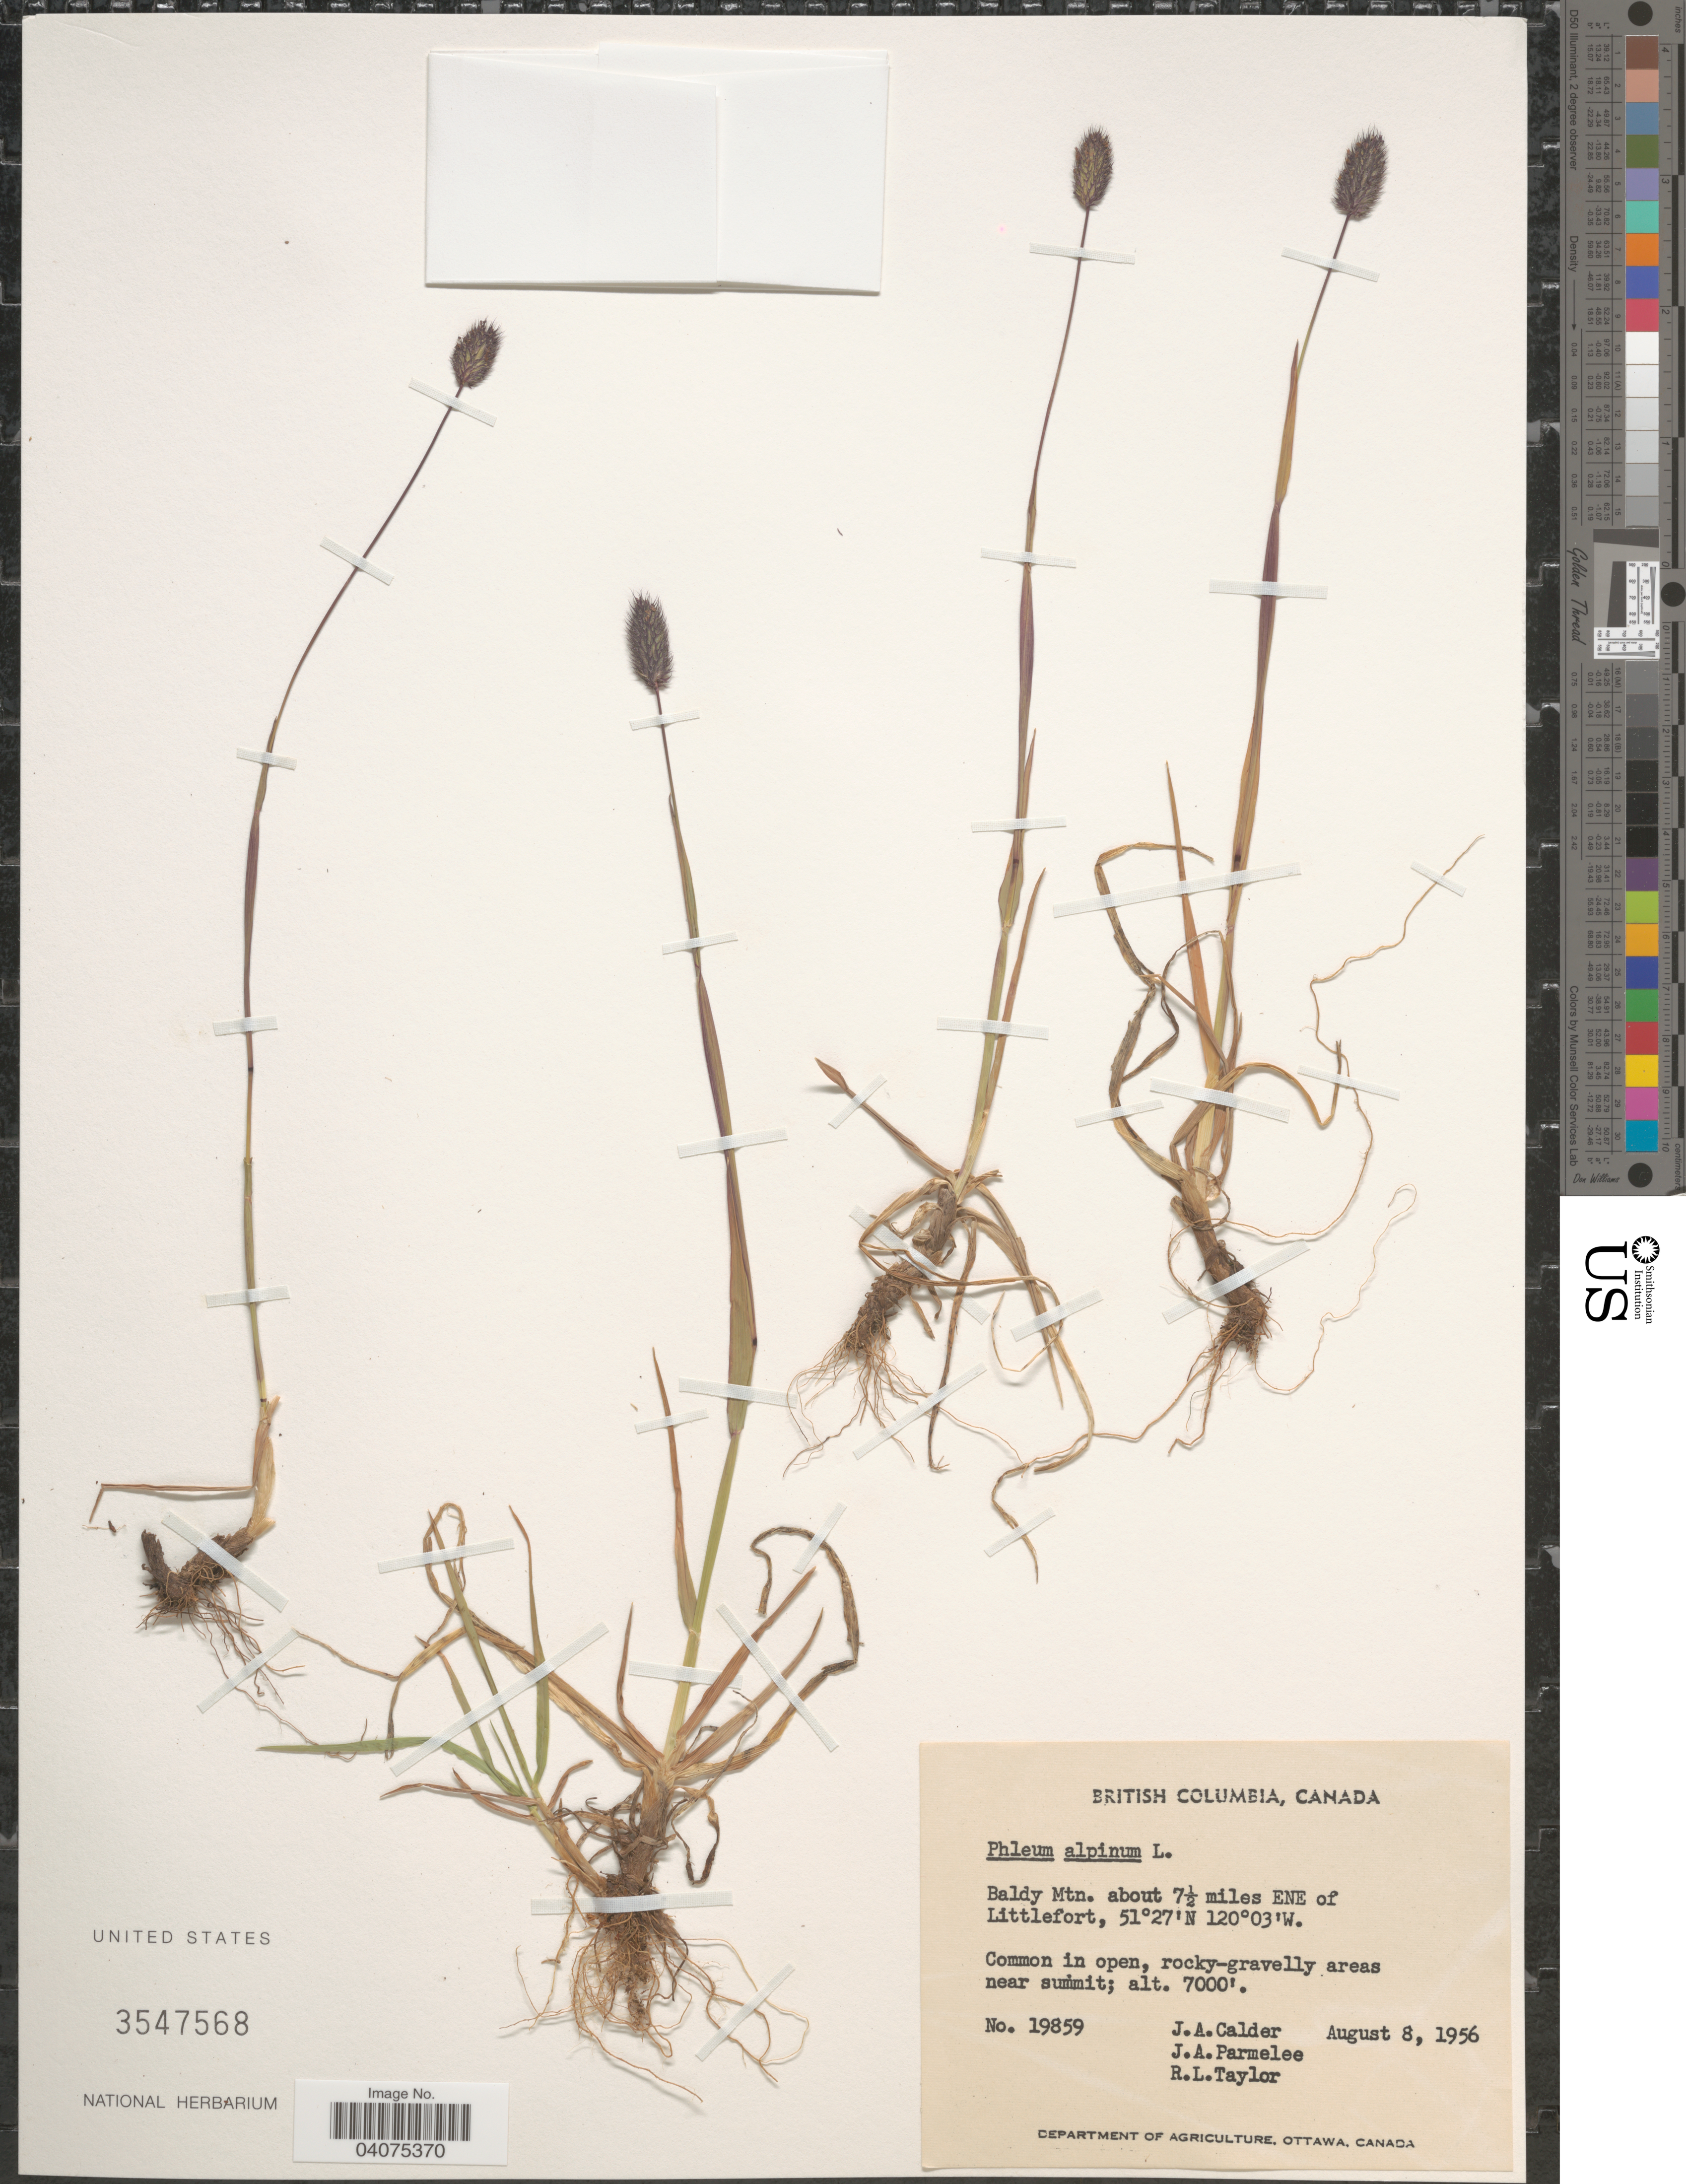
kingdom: Plantae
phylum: Tracheophyta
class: Liliopsida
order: Poales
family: Poaceae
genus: Phleum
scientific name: Phleum alpinum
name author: L.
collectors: J. A. Calder, J. A. Parmelee & R. Taylor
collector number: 19859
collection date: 1956-08-08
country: Canada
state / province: British Columbia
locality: Baldy Mtn. about 7½ miles ENE of Littlefort. In open, rocky-gravelly areas near summit.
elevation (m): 2134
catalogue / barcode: US 3547568